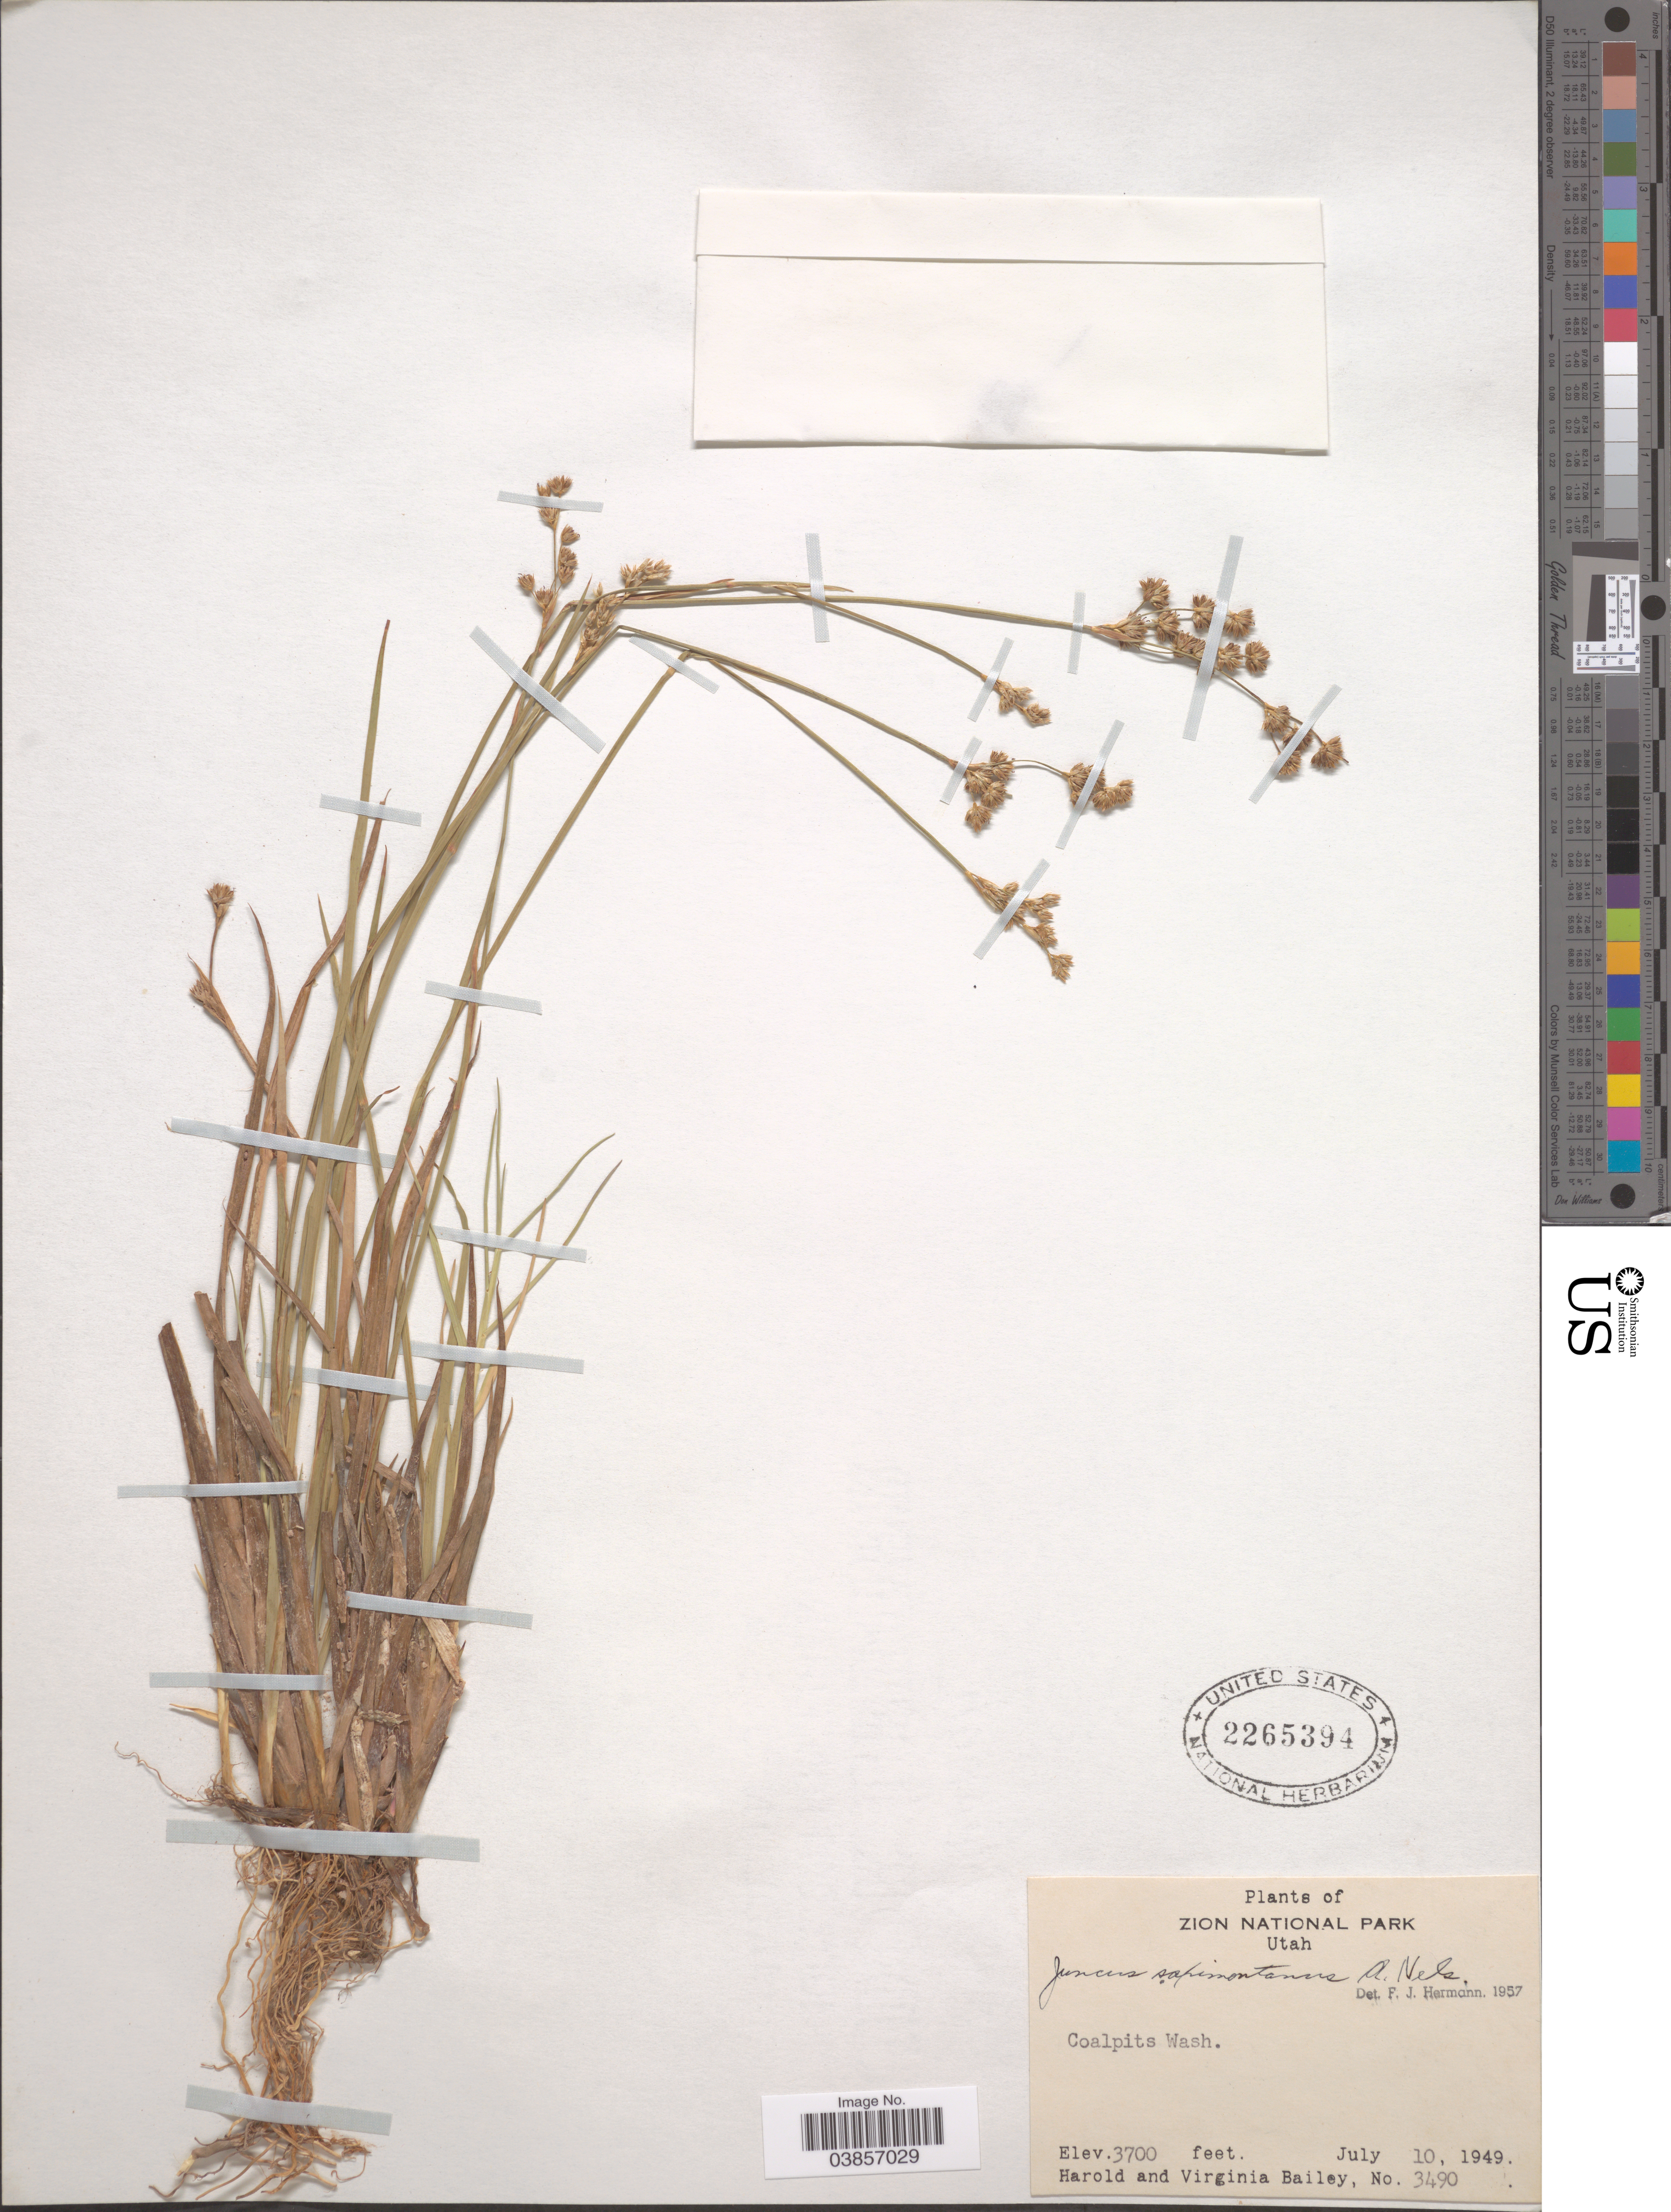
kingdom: Plantae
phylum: Tracheophyta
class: Liliopsida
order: Poales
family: Juncaceae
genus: Juncus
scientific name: Juncus saximontanus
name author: A. Nelson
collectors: H. Bailey & V. L. Bailey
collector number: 3490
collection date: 1949-07-10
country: United States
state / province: Utah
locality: Zion National Park. Coalpits Wash.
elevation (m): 1128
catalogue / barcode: US 2265394